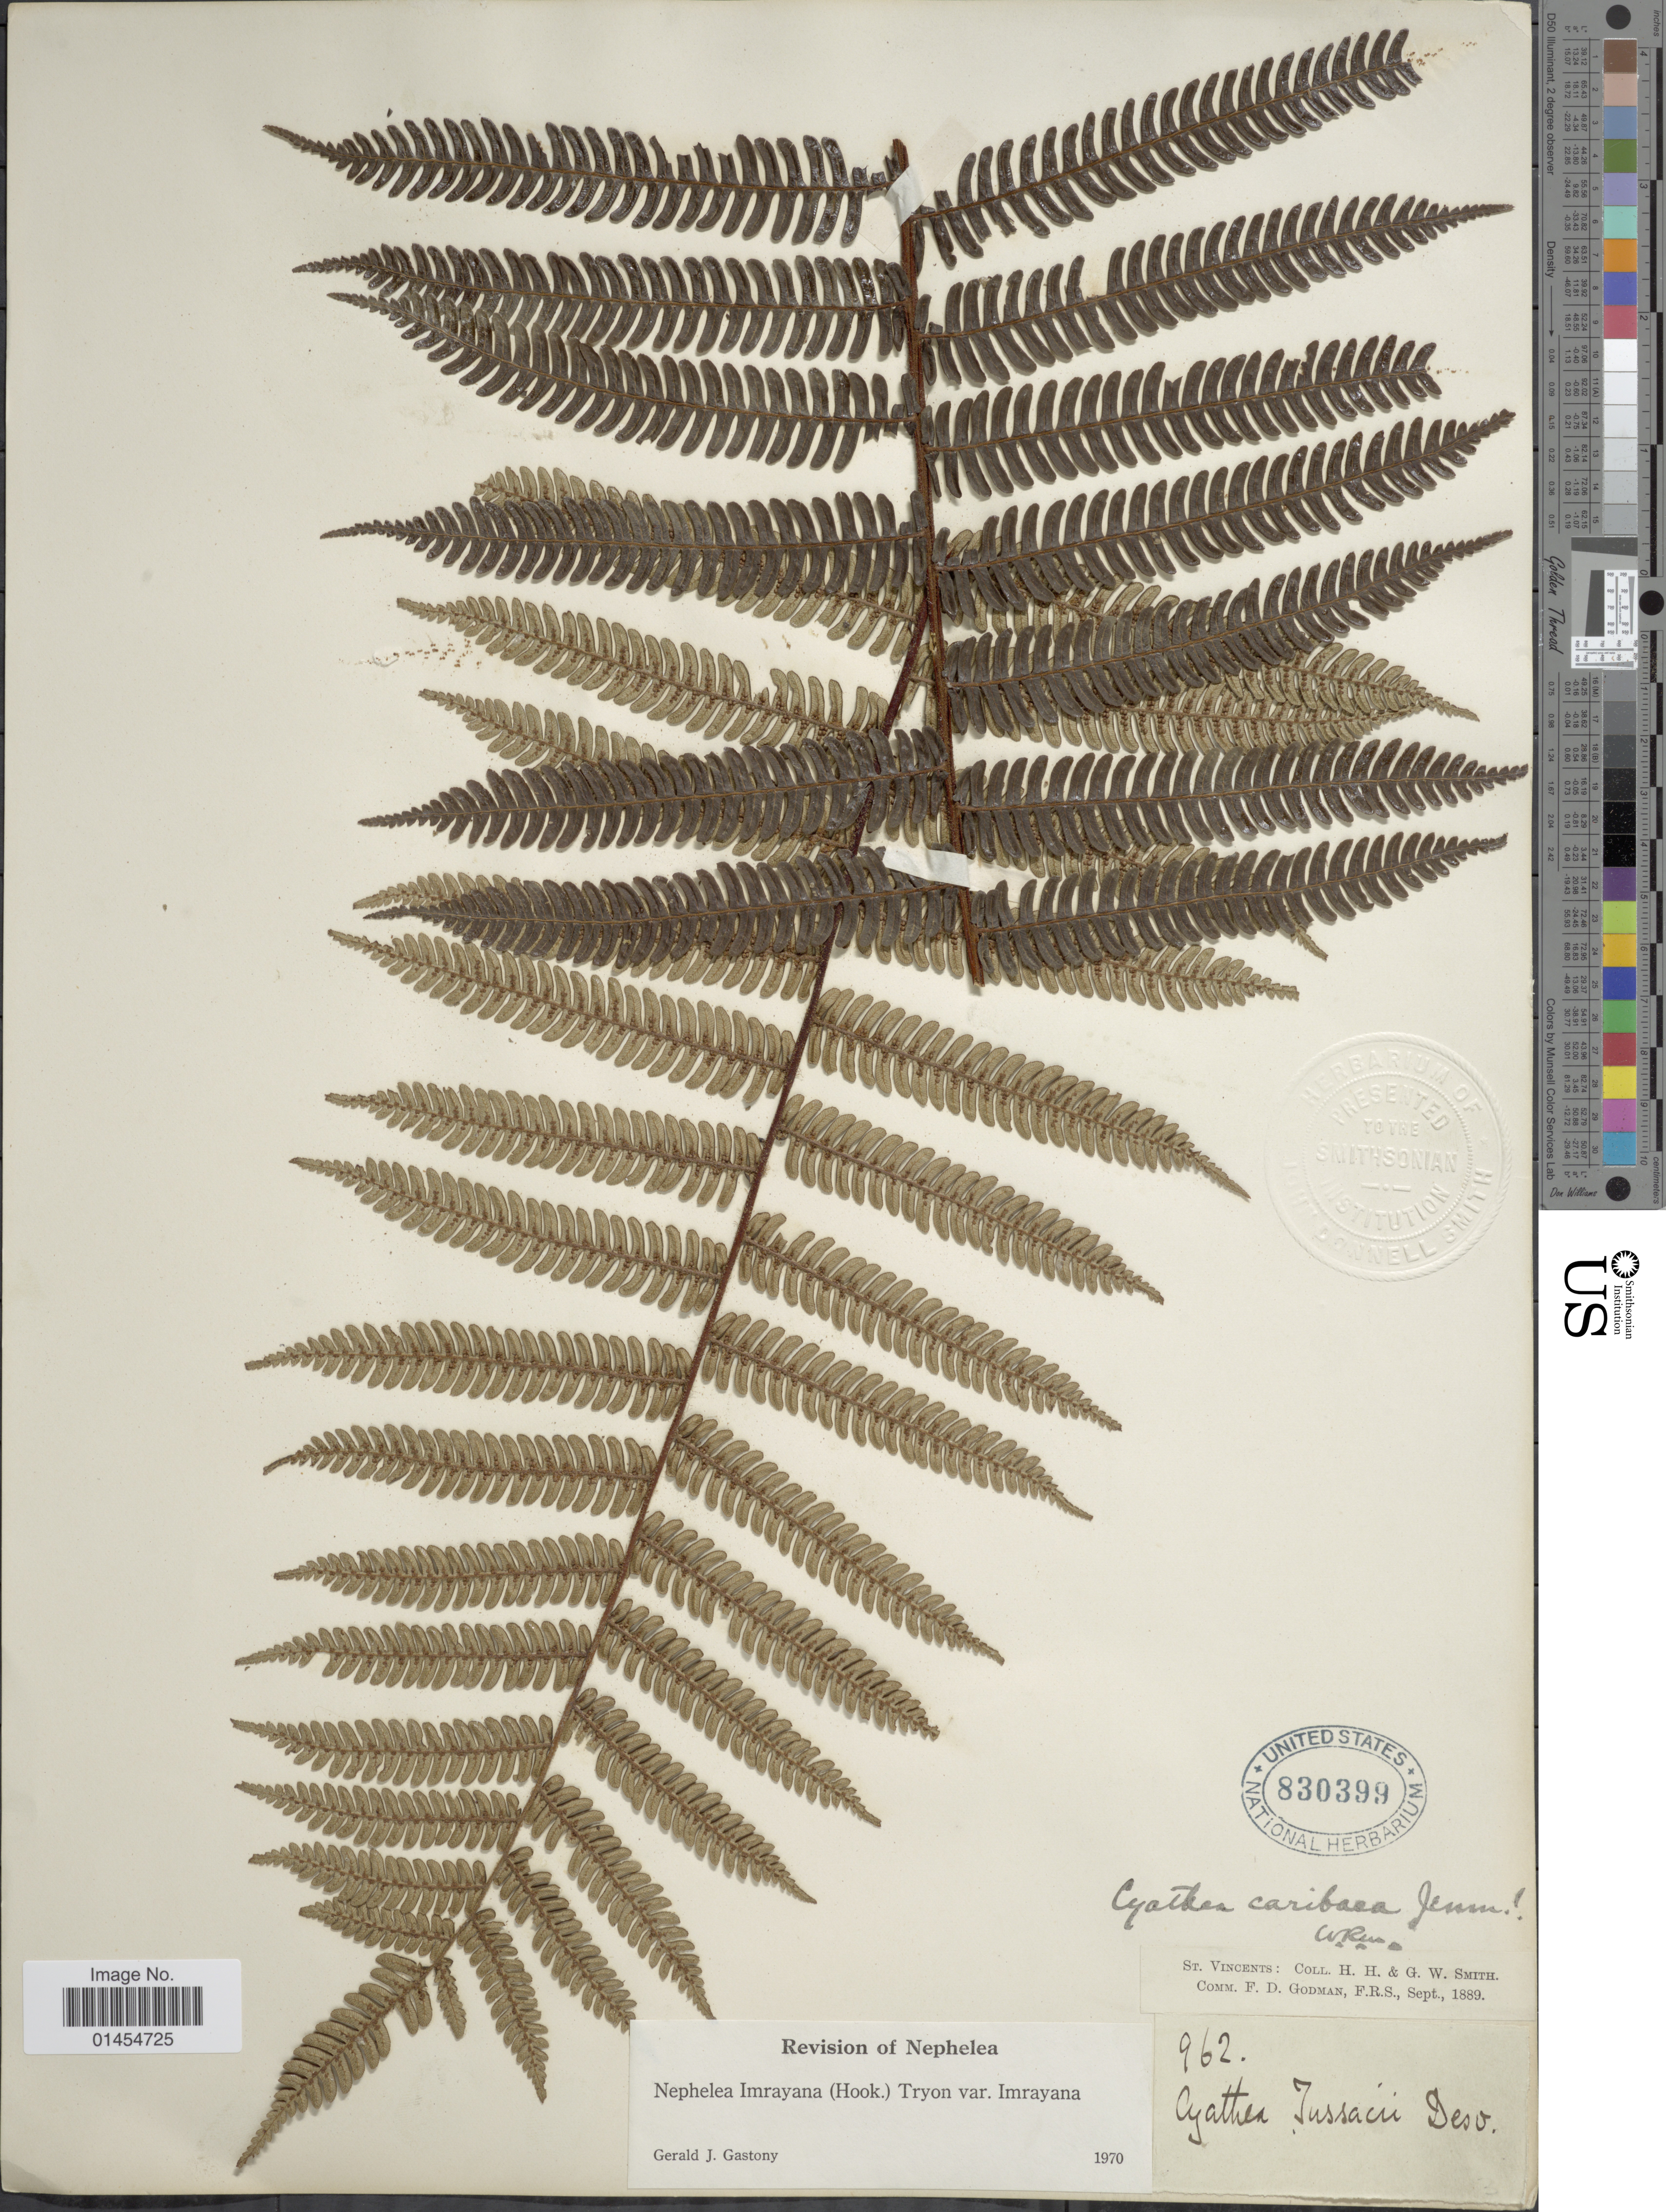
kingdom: Plantae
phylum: Tracheophyta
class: Polypodiopsida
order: Cyatheales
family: Cyatheaceae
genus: Alsophila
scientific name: Alsophila imrayana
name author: (Hook.) D.S. Conant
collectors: H. H. Smith & G. Smith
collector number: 962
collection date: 1889-09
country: St. Vincent - Grenadines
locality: St. Vincents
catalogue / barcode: US 830399